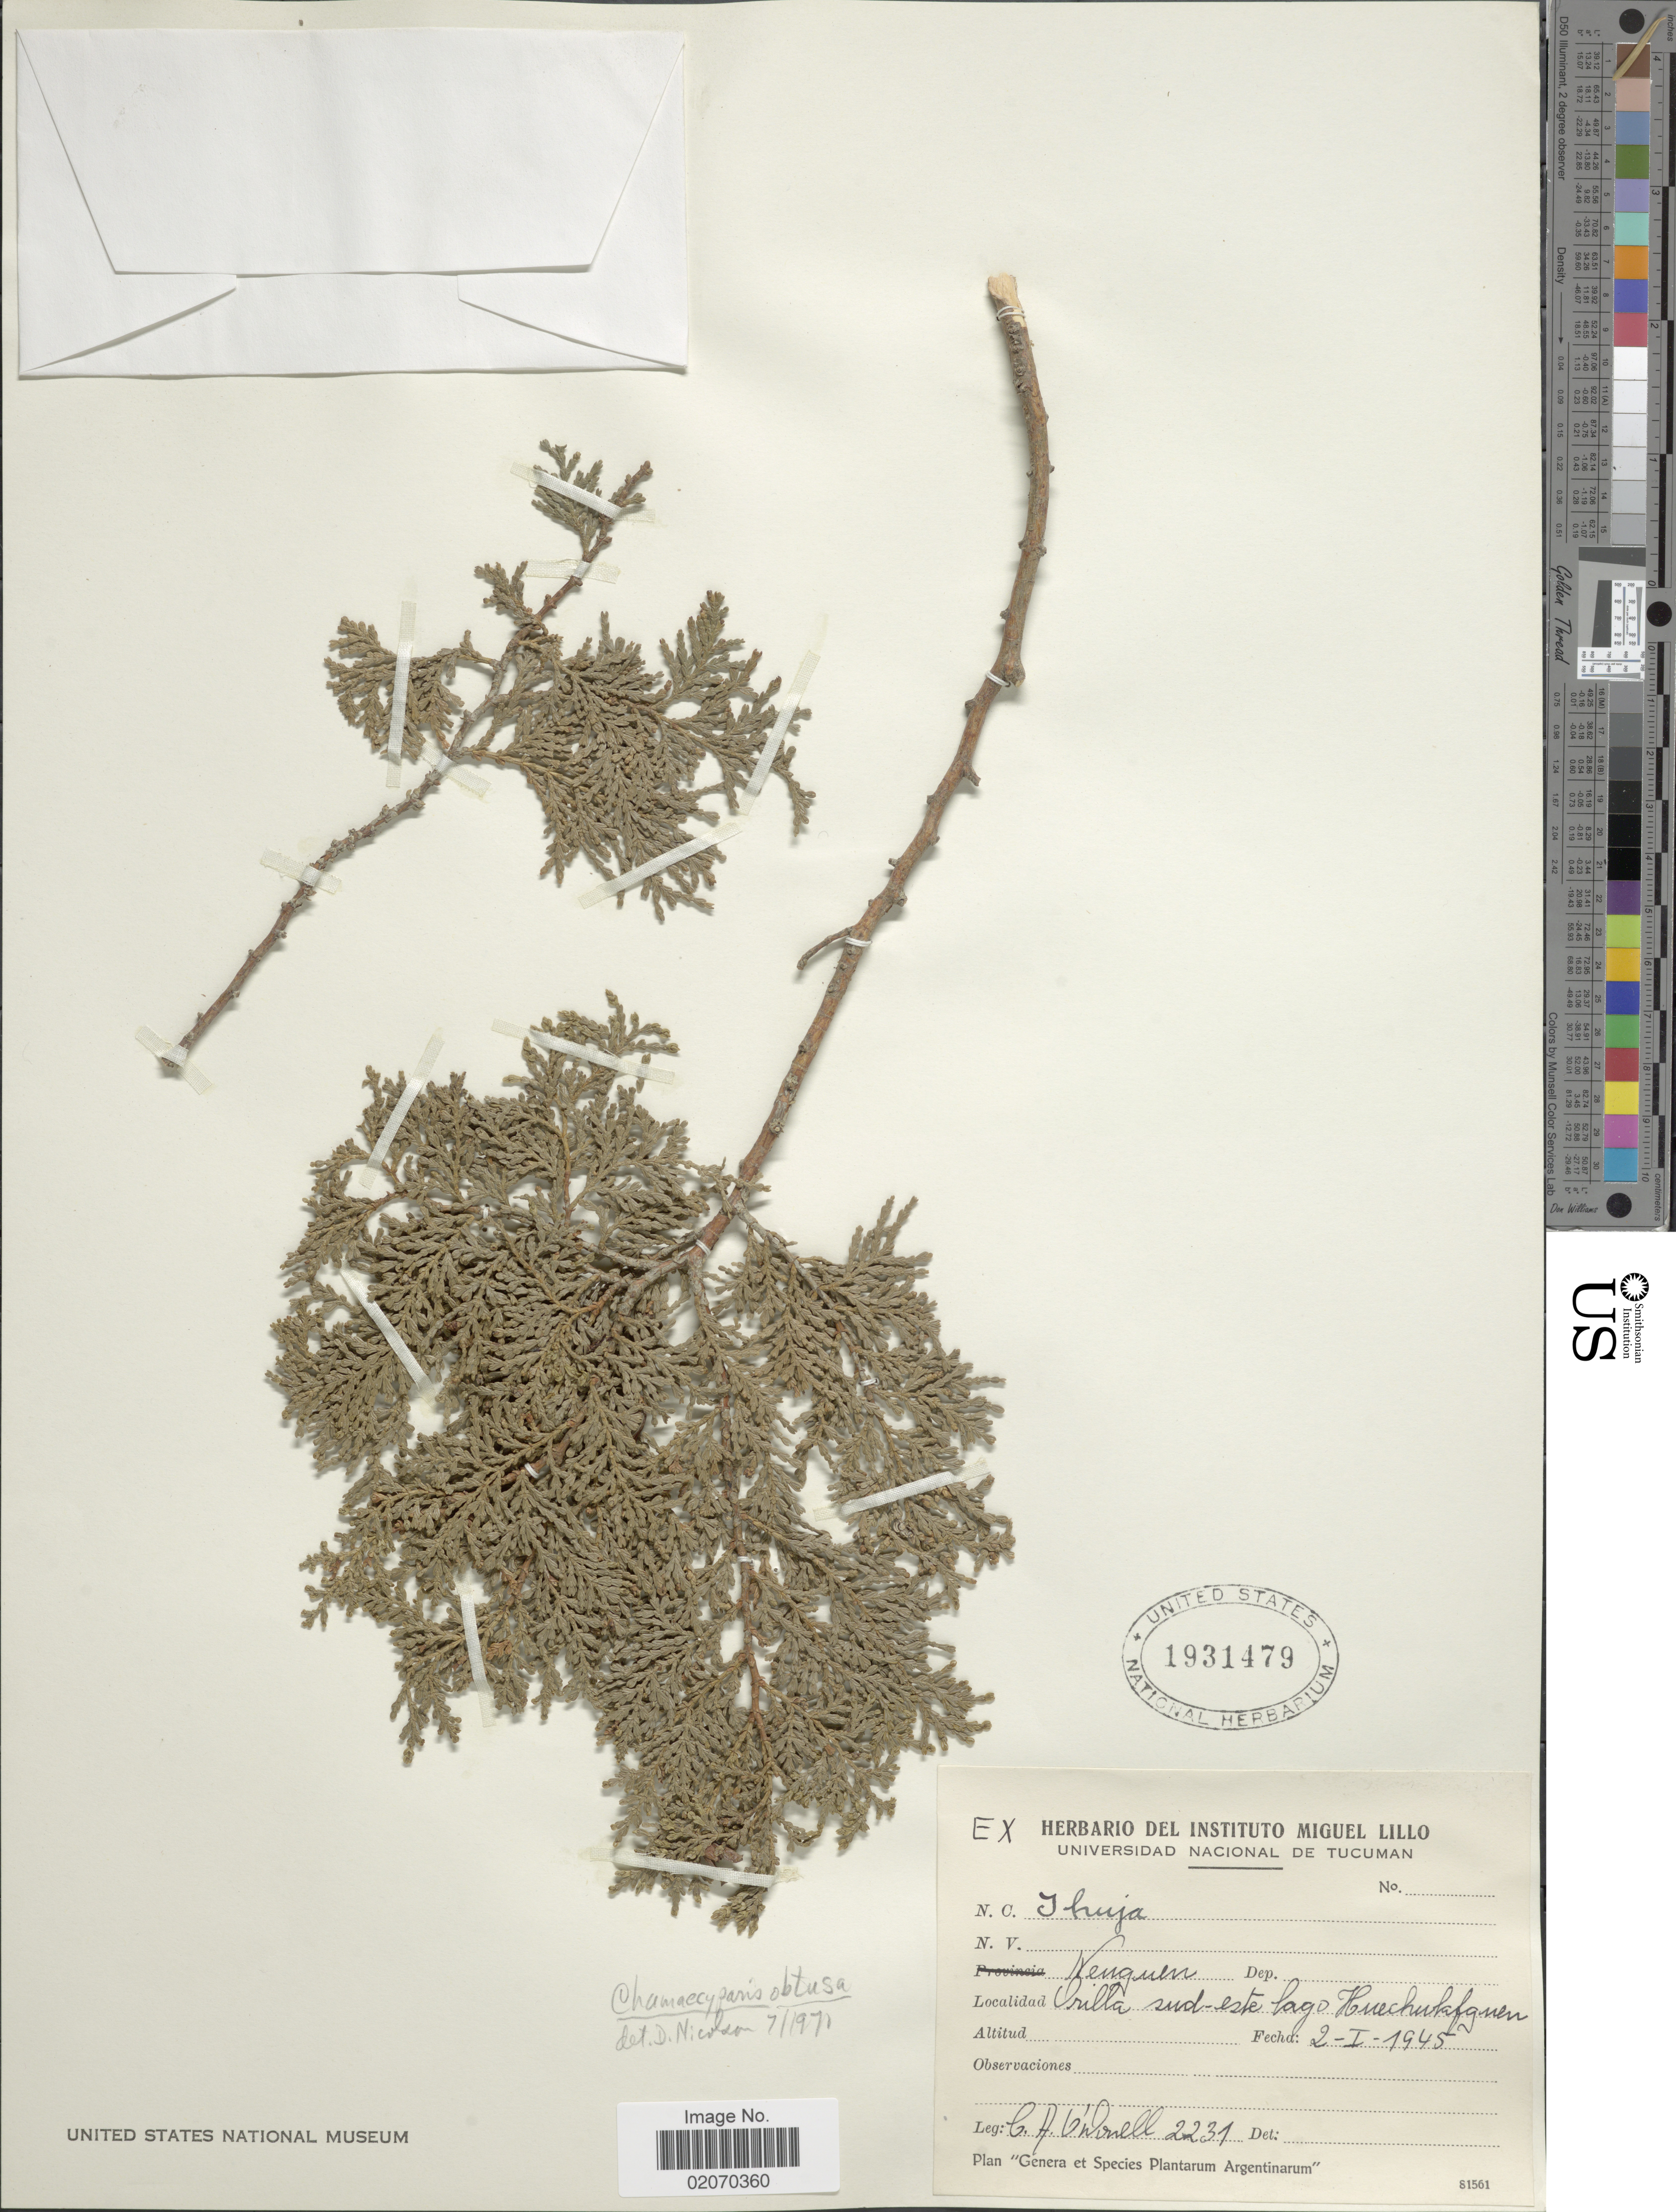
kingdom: Plantae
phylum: Tracheophyta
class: Pinopsida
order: Pinales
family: Cupressaceae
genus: Chamaecyparis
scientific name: Chamaecyparis obtusa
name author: (Siebold & Zucc.) Endl.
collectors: C. A. O'Donell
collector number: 2231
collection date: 1945-01-02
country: Argentina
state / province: Neuquen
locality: Orilla sud-este lago Huechulafguen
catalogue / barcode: US 1931479